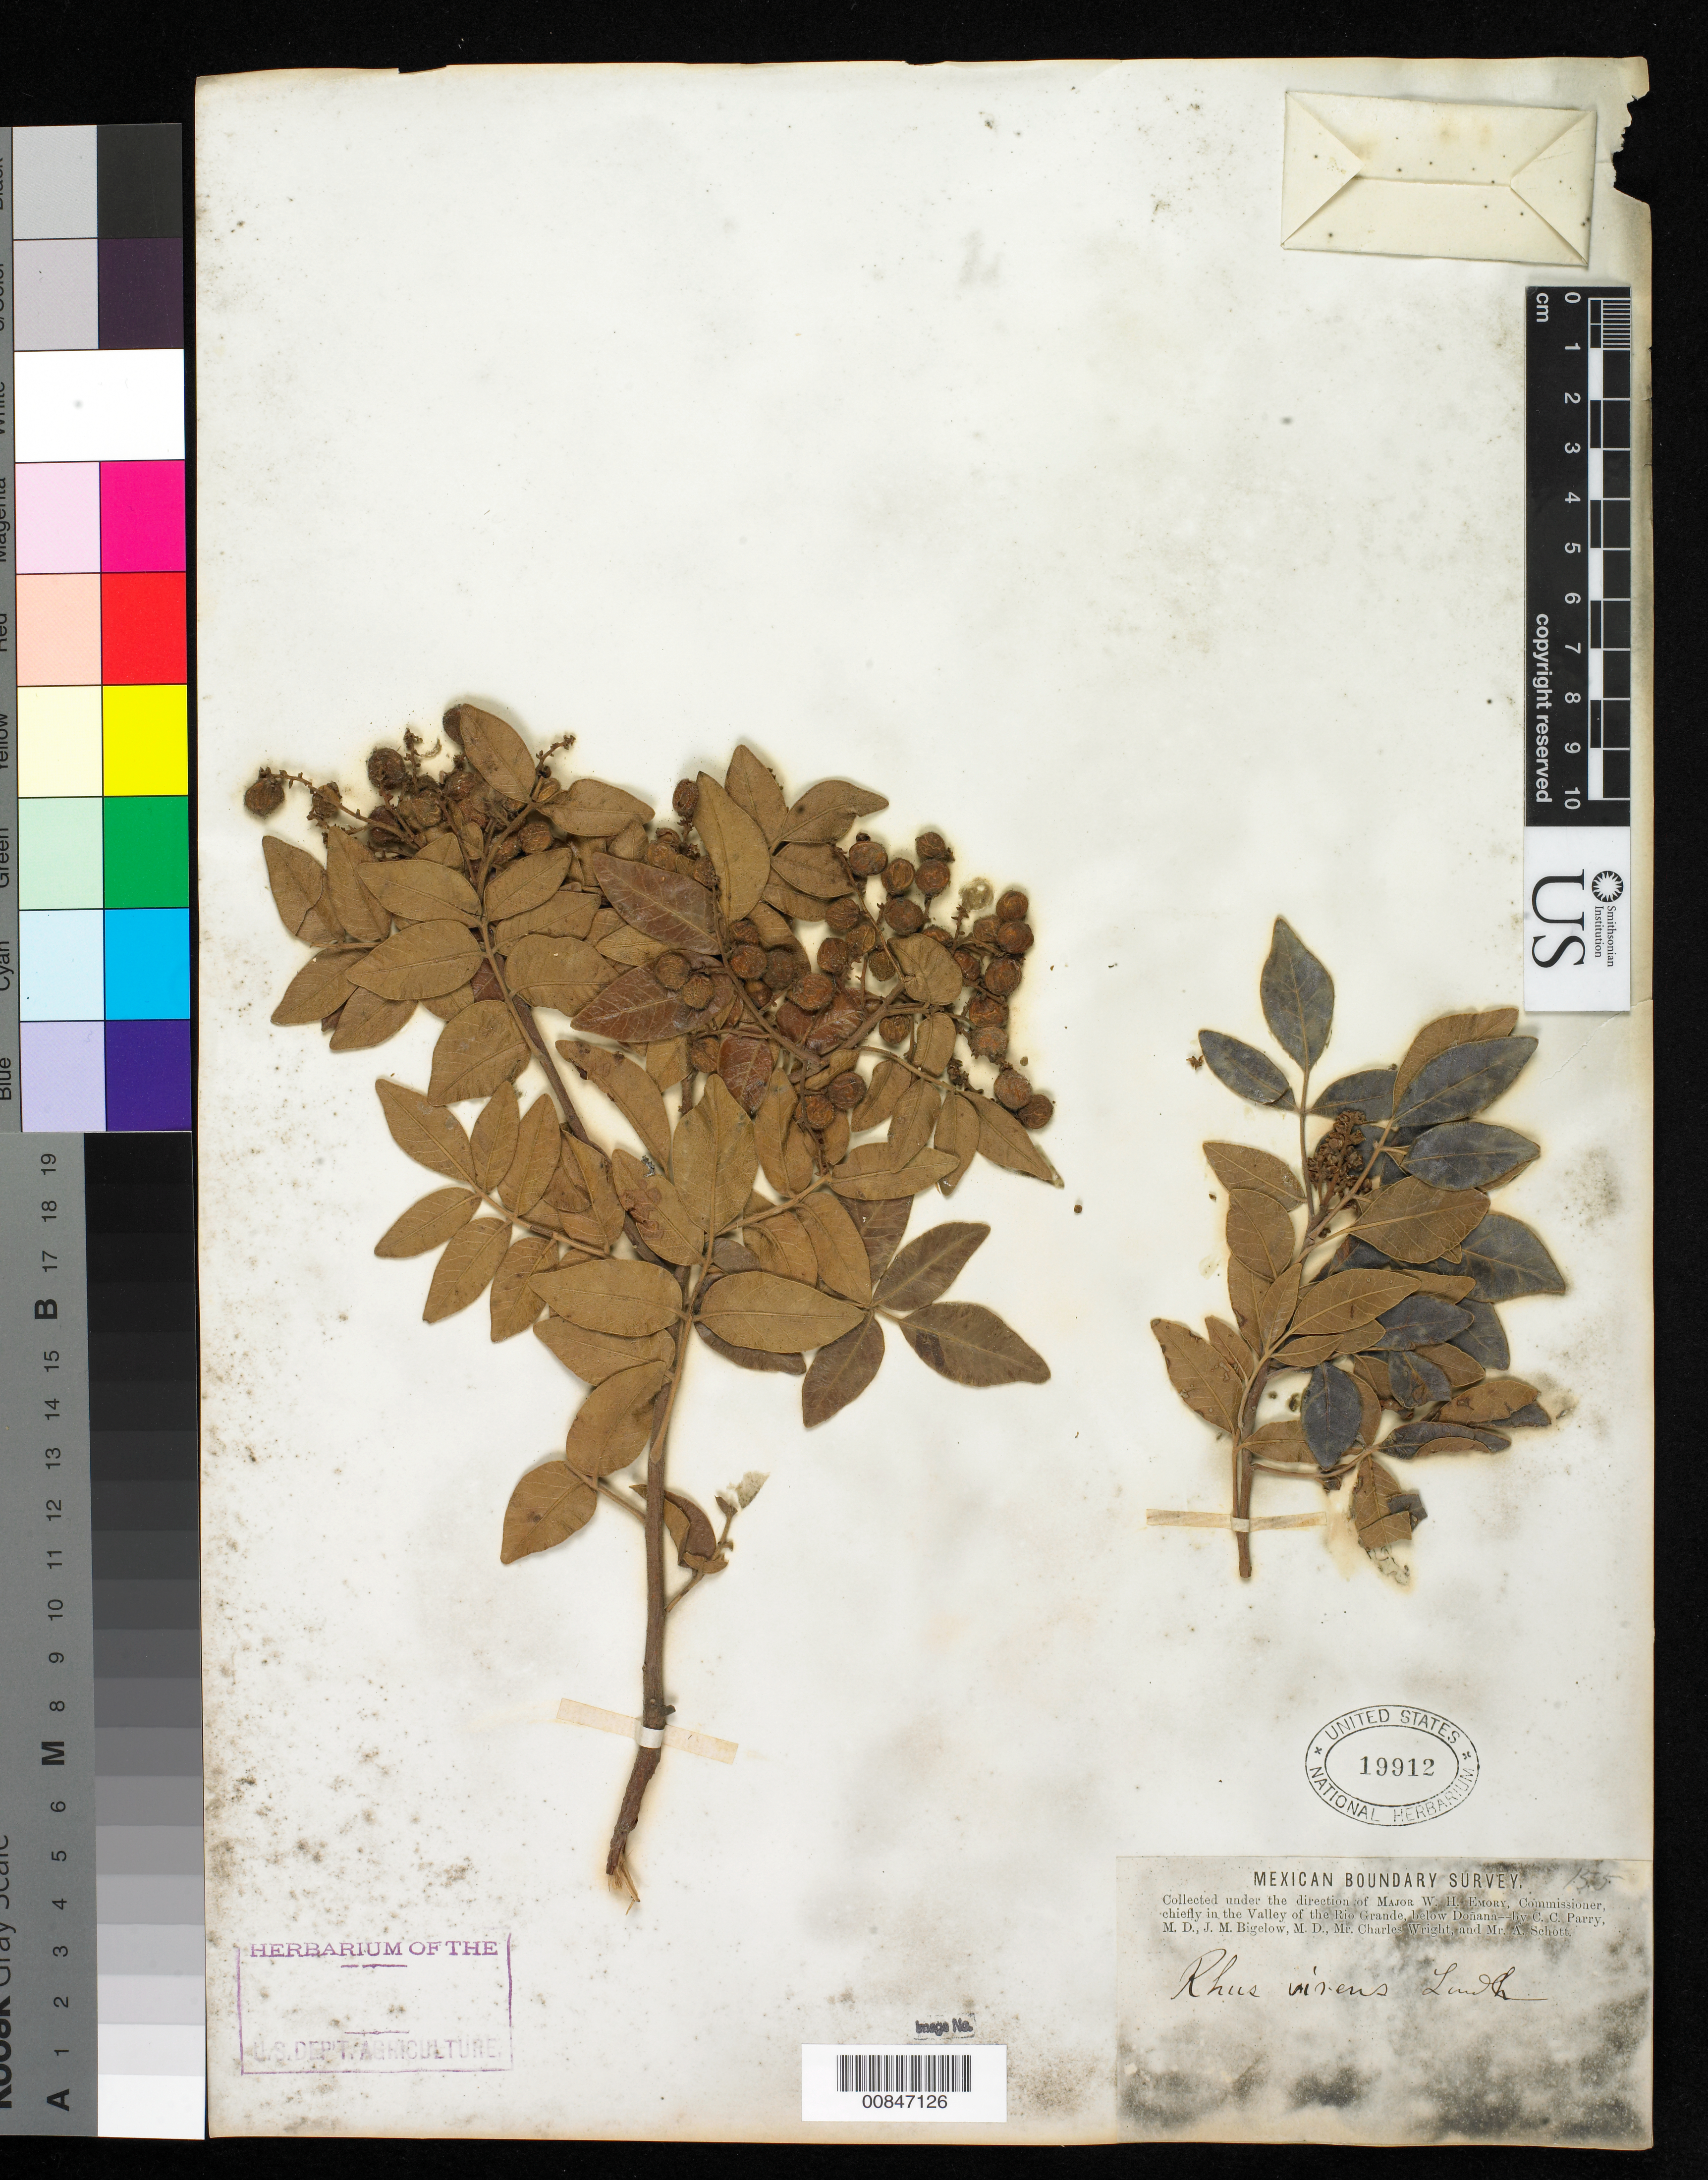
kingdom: Plantae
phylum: Tracheophyta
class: Magnoliopsida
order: Sapindales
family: Anacardiaceae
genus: Rhus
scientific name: Rhus virens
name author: Lindh. ex A. Gray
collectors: C. C. Parry, J. M. Bigelow, C. Wright & A. C. V. Schott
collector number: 155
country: United States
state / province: New Mexico / Texas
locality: Valley of the Rio Grande, below Doñana.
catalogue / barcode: US 19912